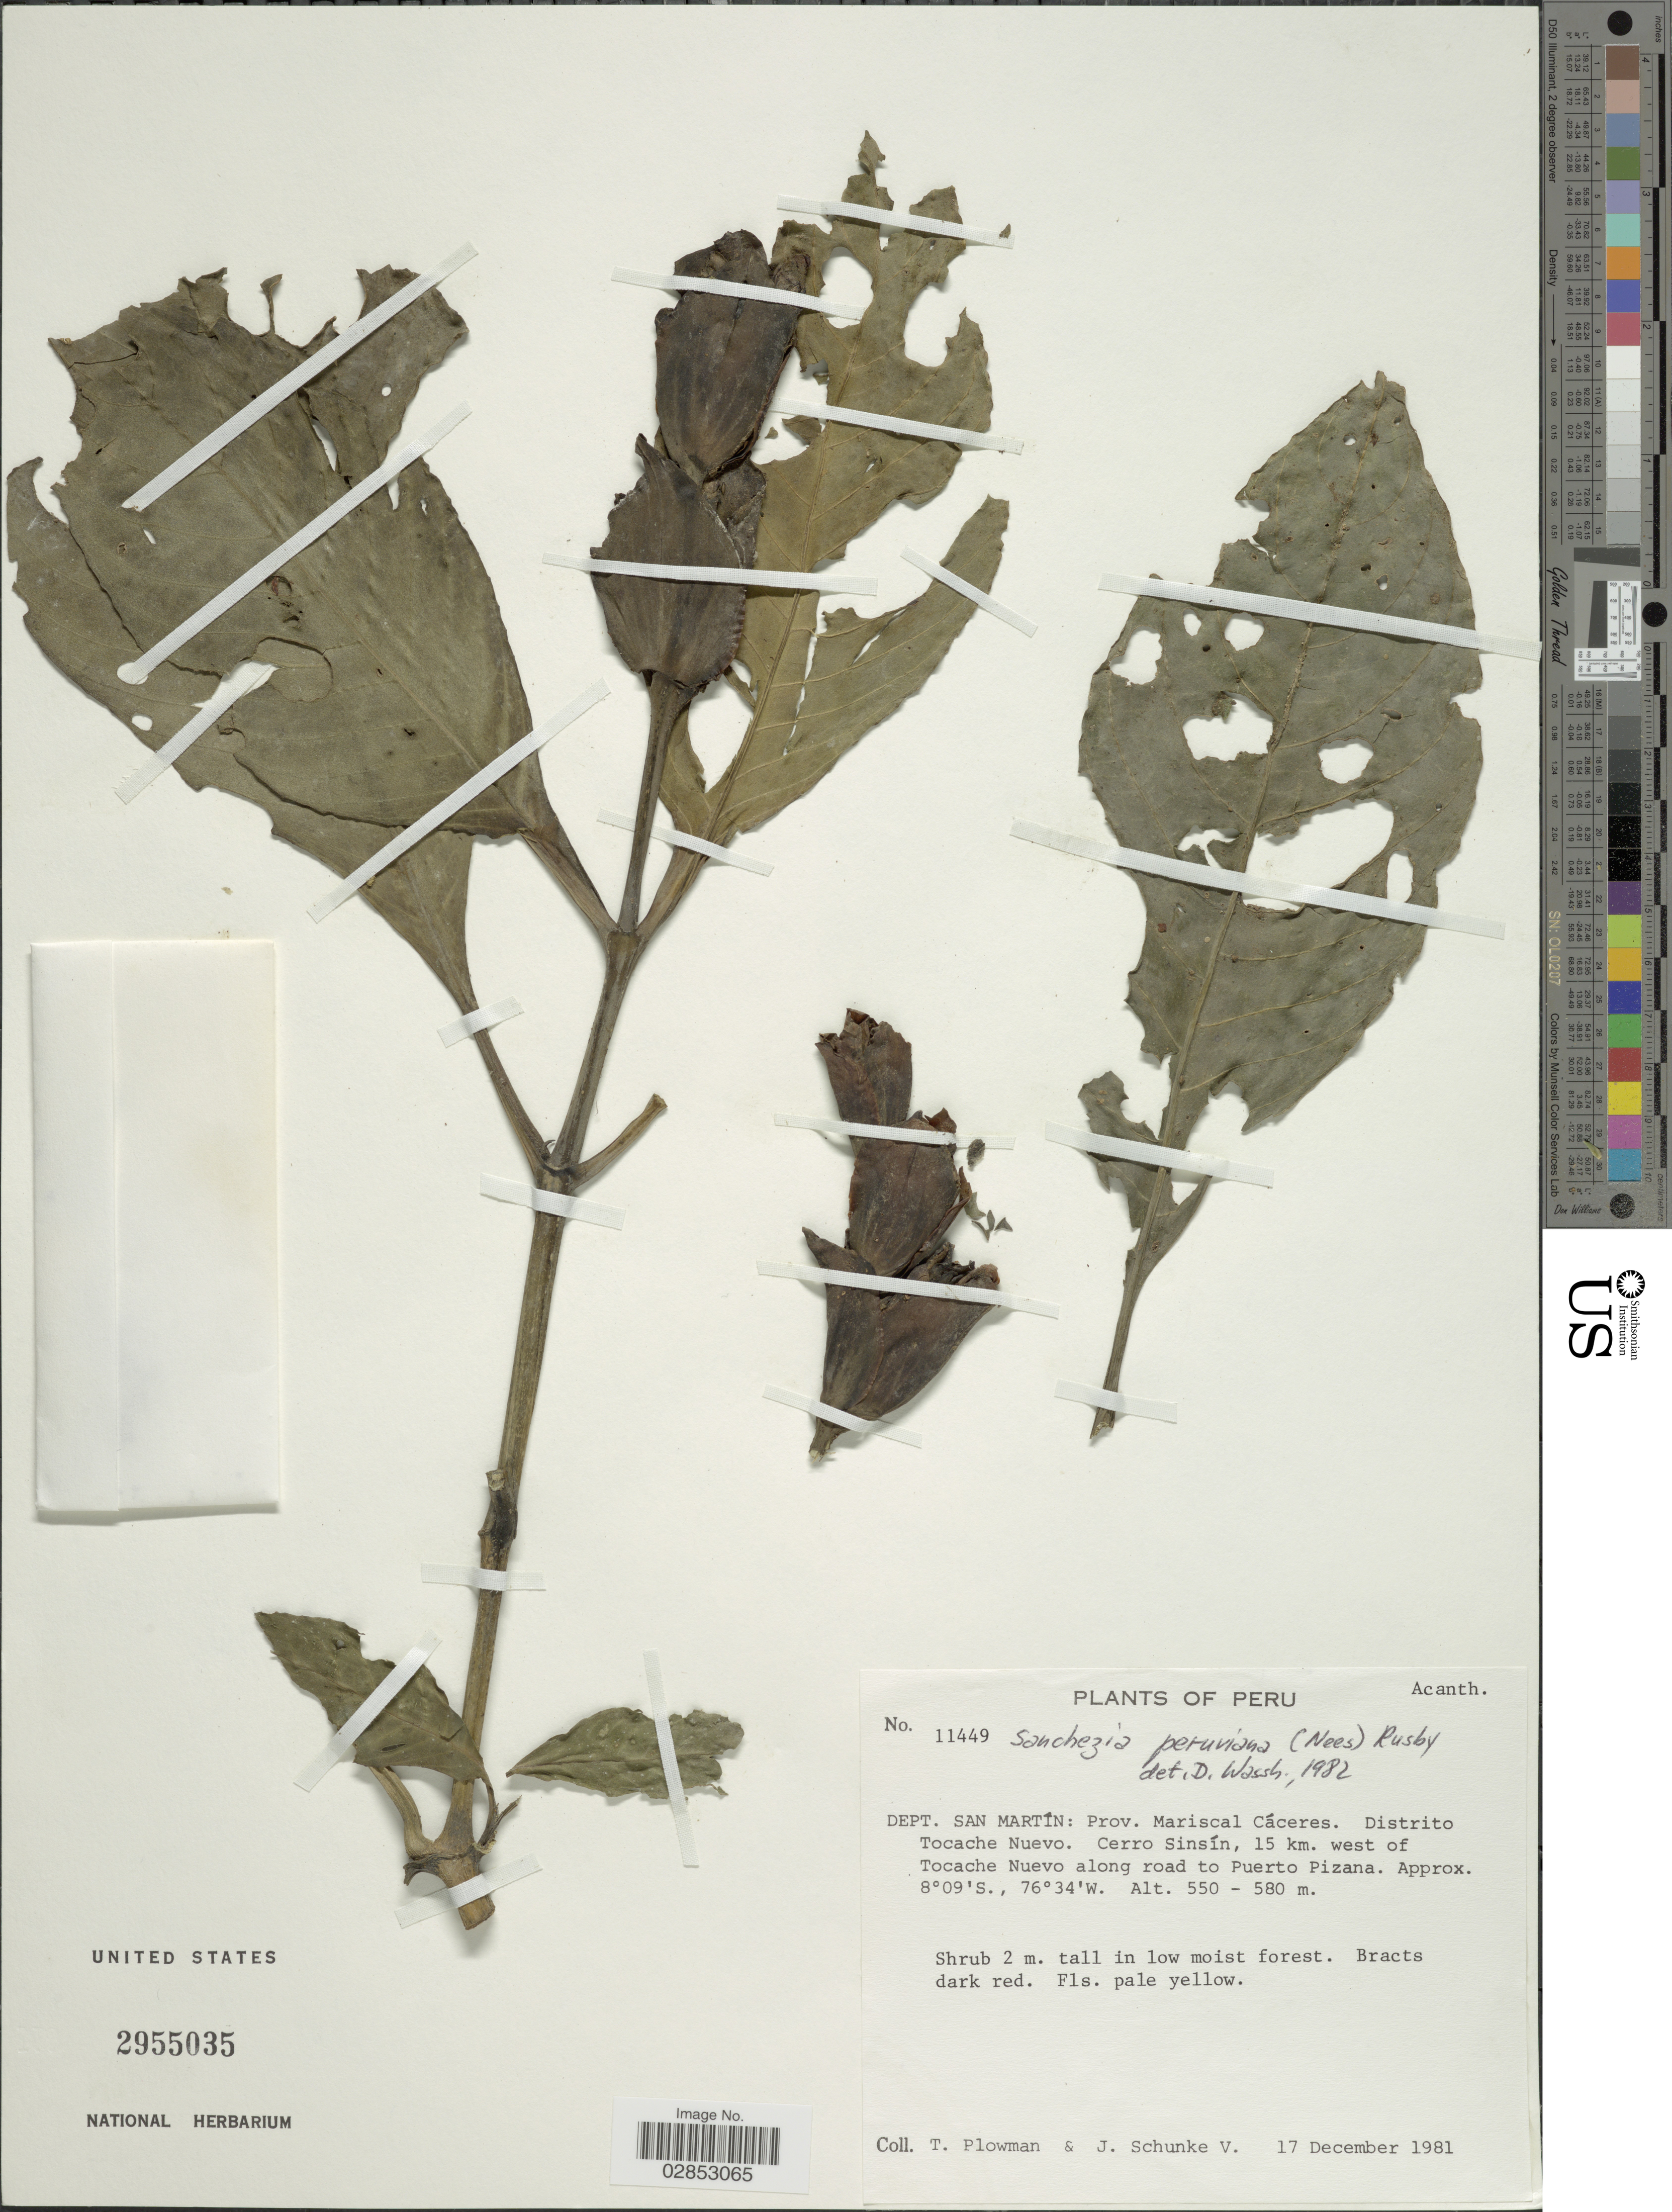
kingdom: Plantae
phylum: Tracheophyta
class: Magnoliopsida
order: Lamiales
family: Acanthaceae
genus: Sanchezia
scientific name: Sanchezia oblonga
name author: Ruiz & Pav.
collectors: T. Plowman & J. Schunke Vigo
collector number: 11449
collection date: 1981-12-17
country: Peru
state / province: San Martín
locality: Dept. San Martín: Prov. Mariscal Cácaeres. Distrito Tocache Nuevo. Cerro Sinsín, 15 km. west of Tocache Nuevo along road to Puerto Pizana.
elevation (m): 550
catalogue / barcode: US 2955035